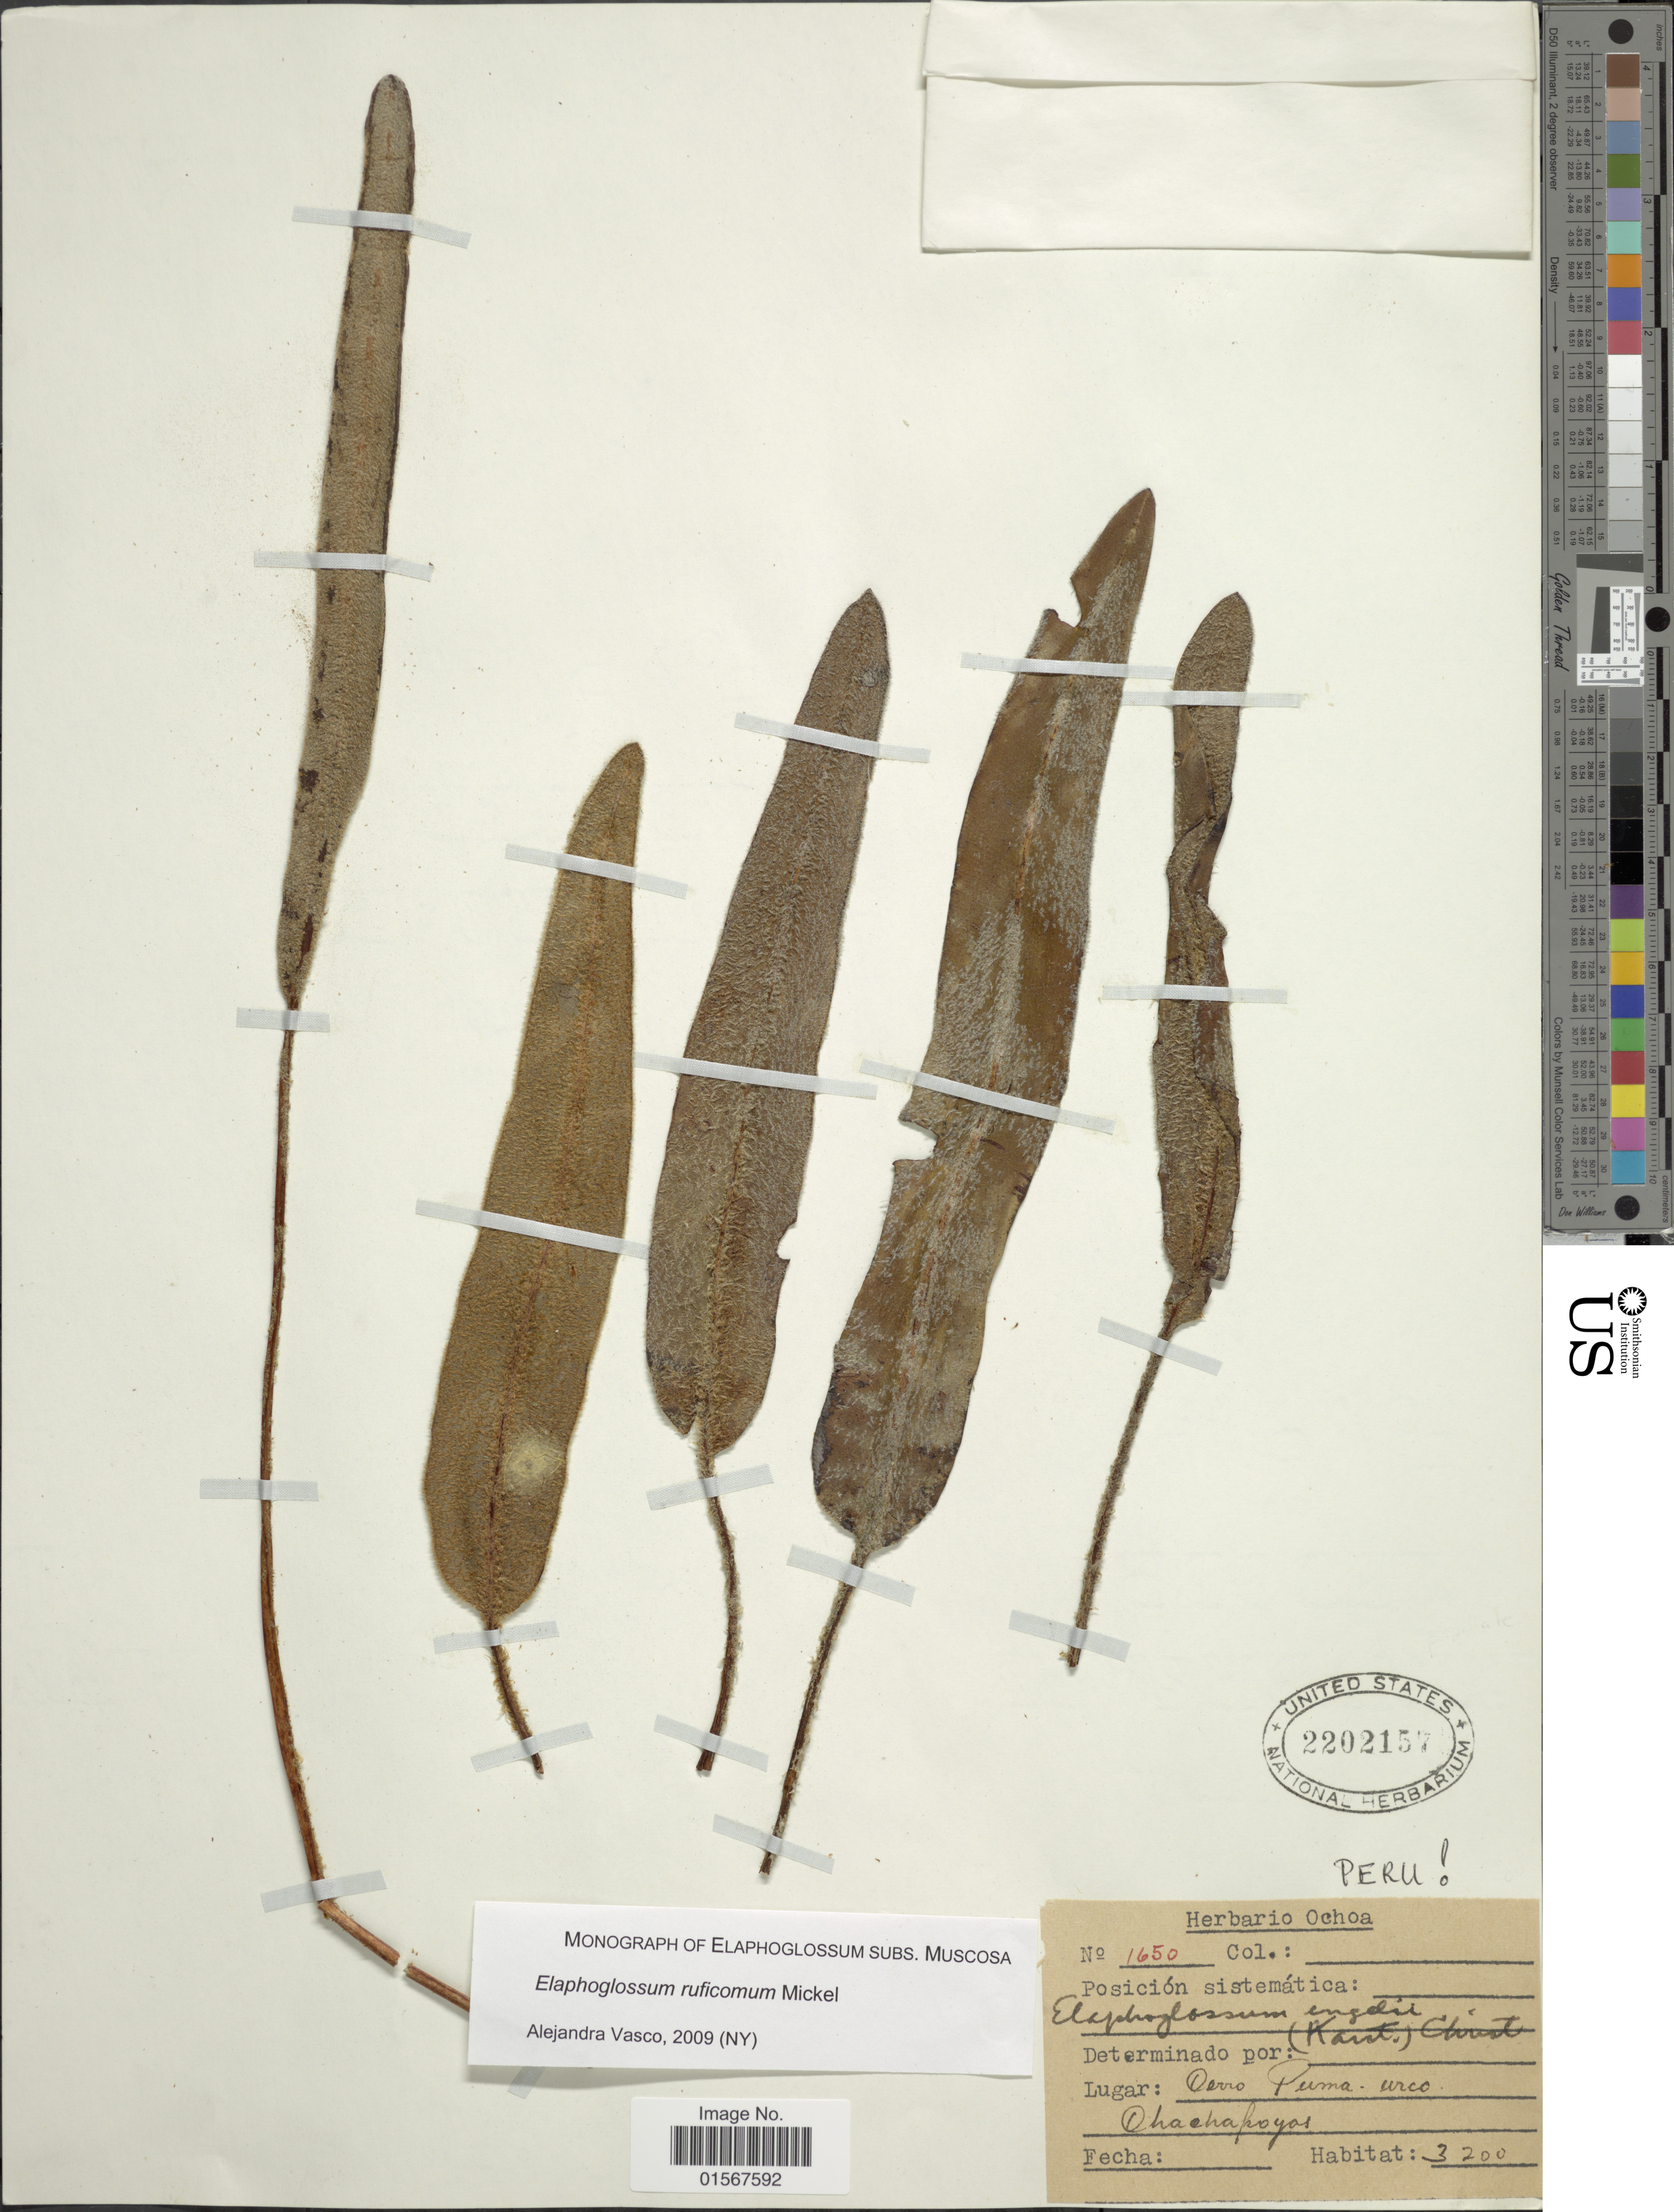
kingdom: Plantae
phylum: Tracheophyta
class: Polypodiopsida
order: Polypodiales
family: Dryopteridaceae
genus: Elaphoglossum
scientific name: Elaphoglossum ruficomum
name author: Mickel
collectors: ex herb. Ochoa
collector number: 1650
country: Peru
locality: Perro Puma urco, Chachafroyos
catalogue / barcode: US 2202157